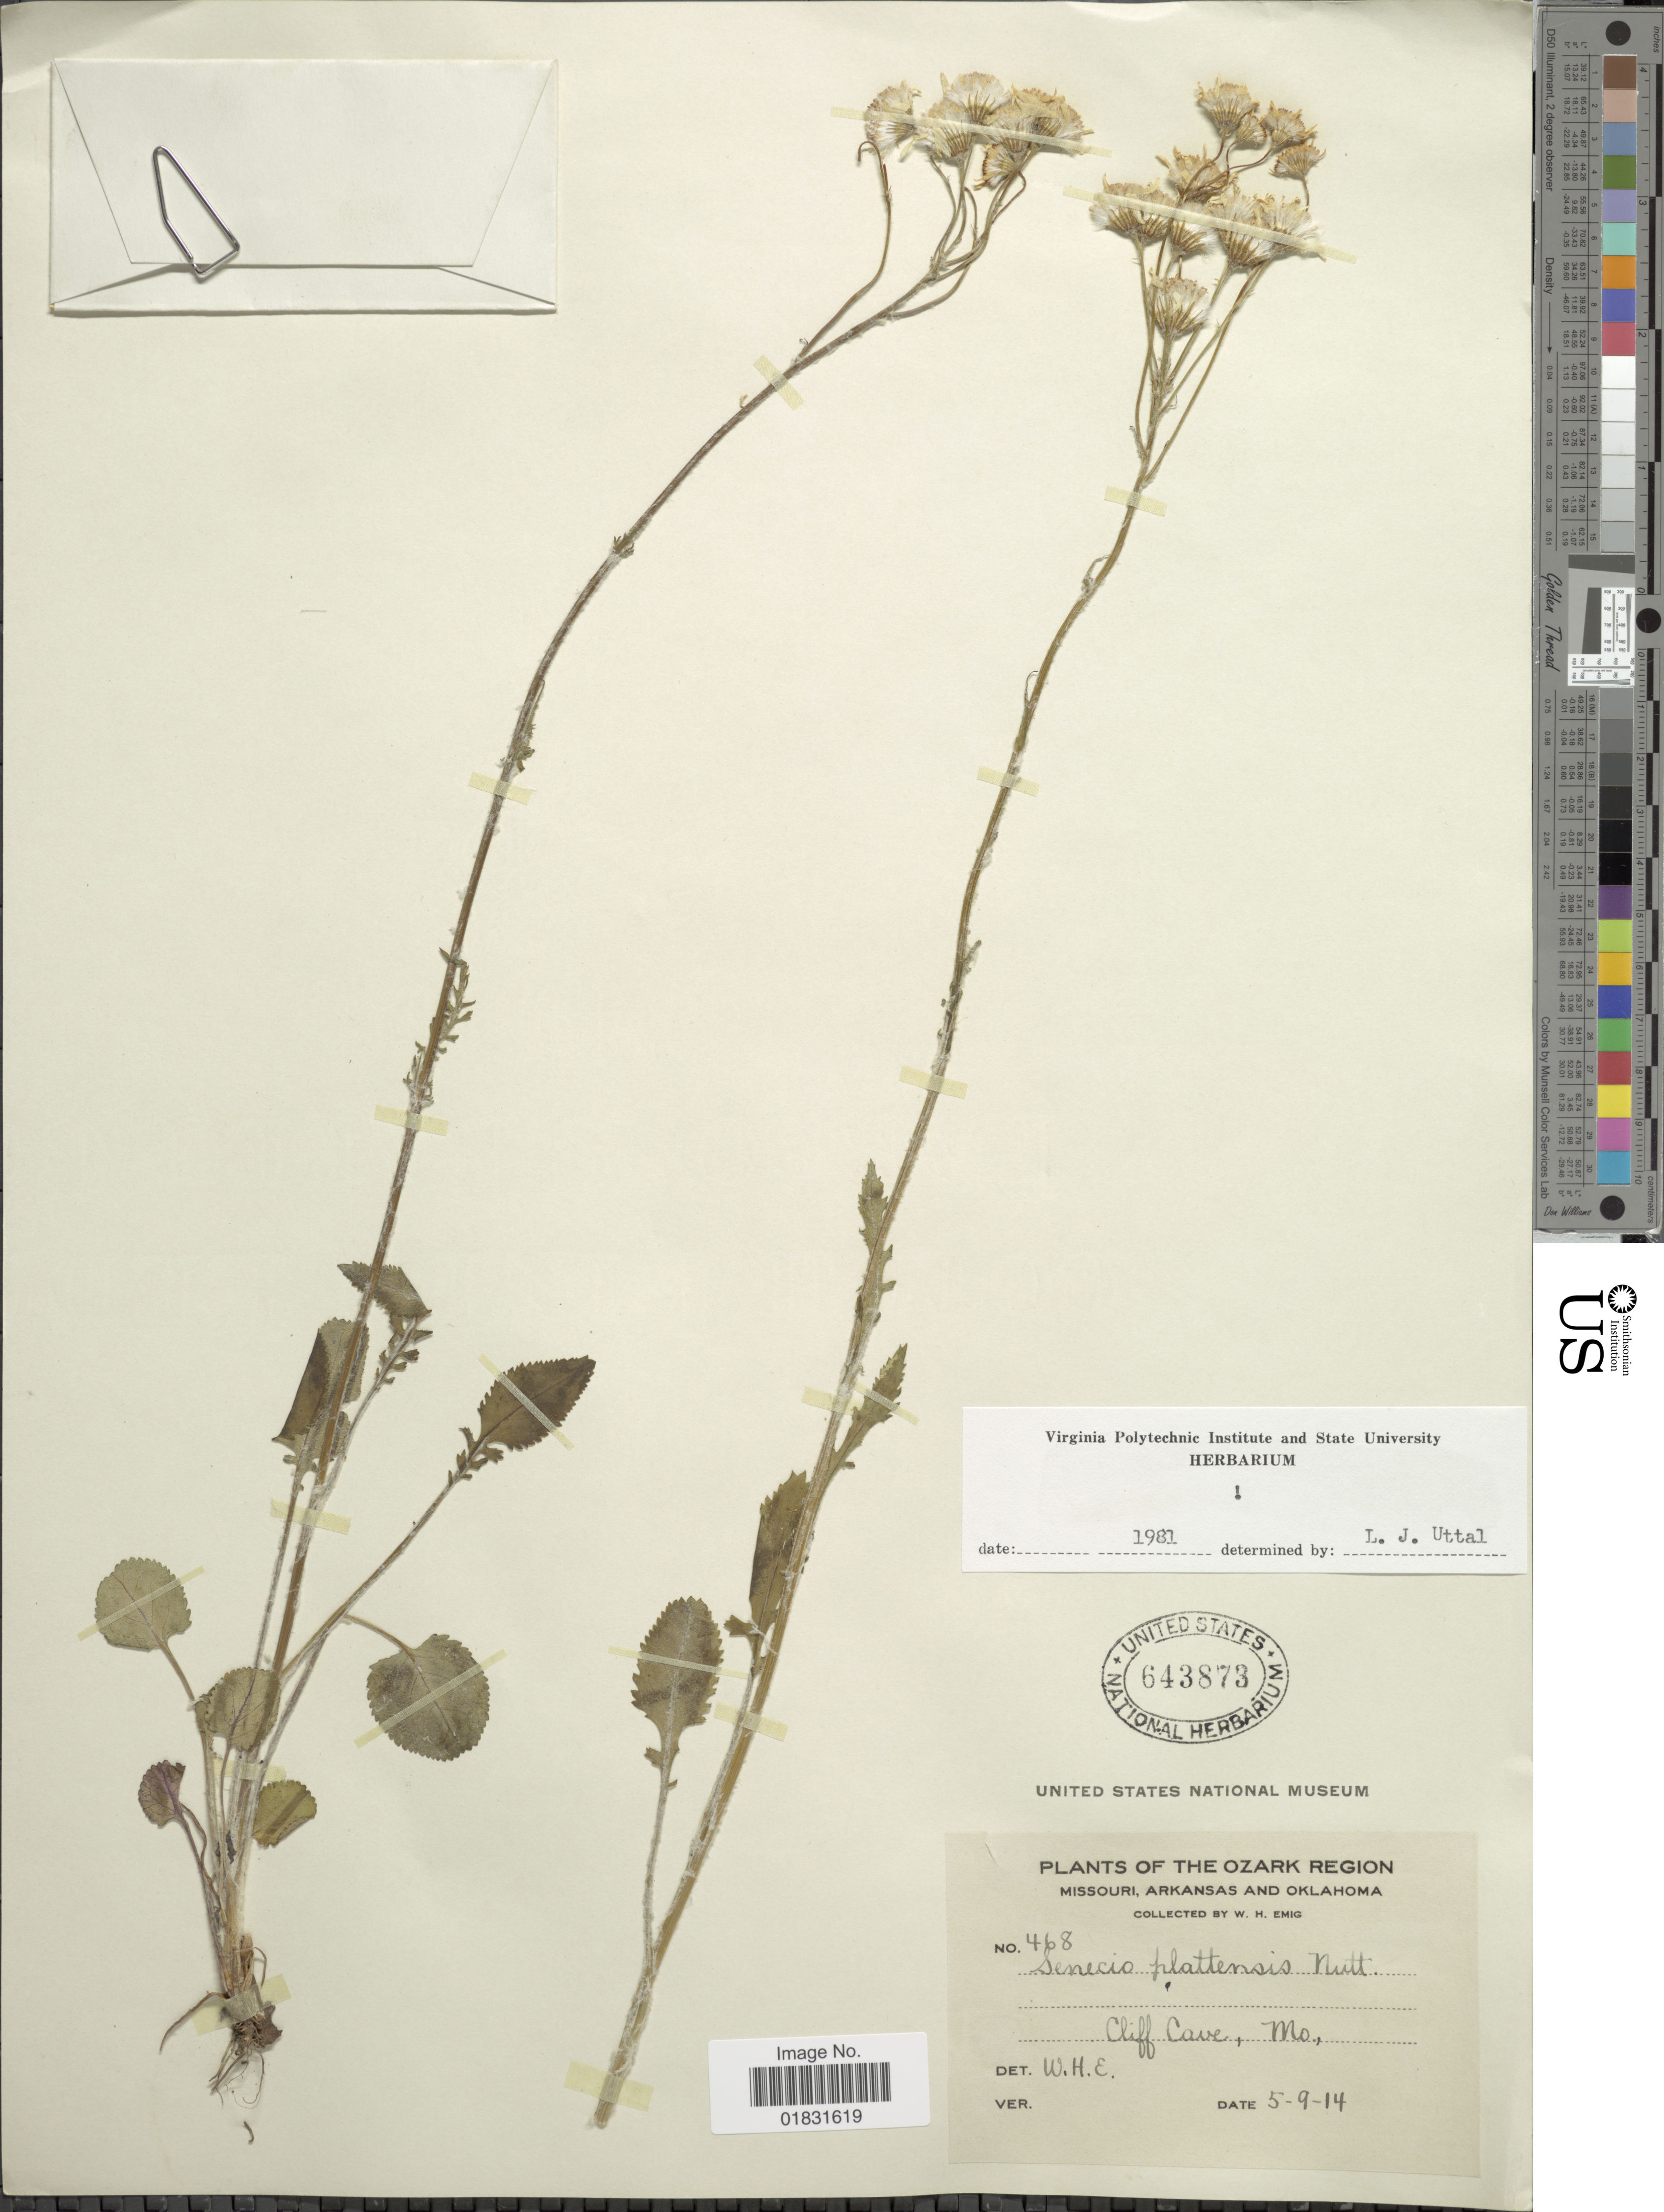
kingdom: Plantae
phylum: Tracheophyta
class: Magnoliopsida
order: Asterales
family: Asteraceae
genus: Packera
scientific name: Packera plattensis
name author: W.A. Weber & Á. Löve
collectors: W. H. Emig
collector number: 468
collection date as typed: Transcribed d/m/y: 9/5/14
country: United States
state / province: Missouri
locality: The Ozark Region, Missouri, Arkansas and Oklahoma, Cliff Cave, Mo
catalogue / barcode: US 643873